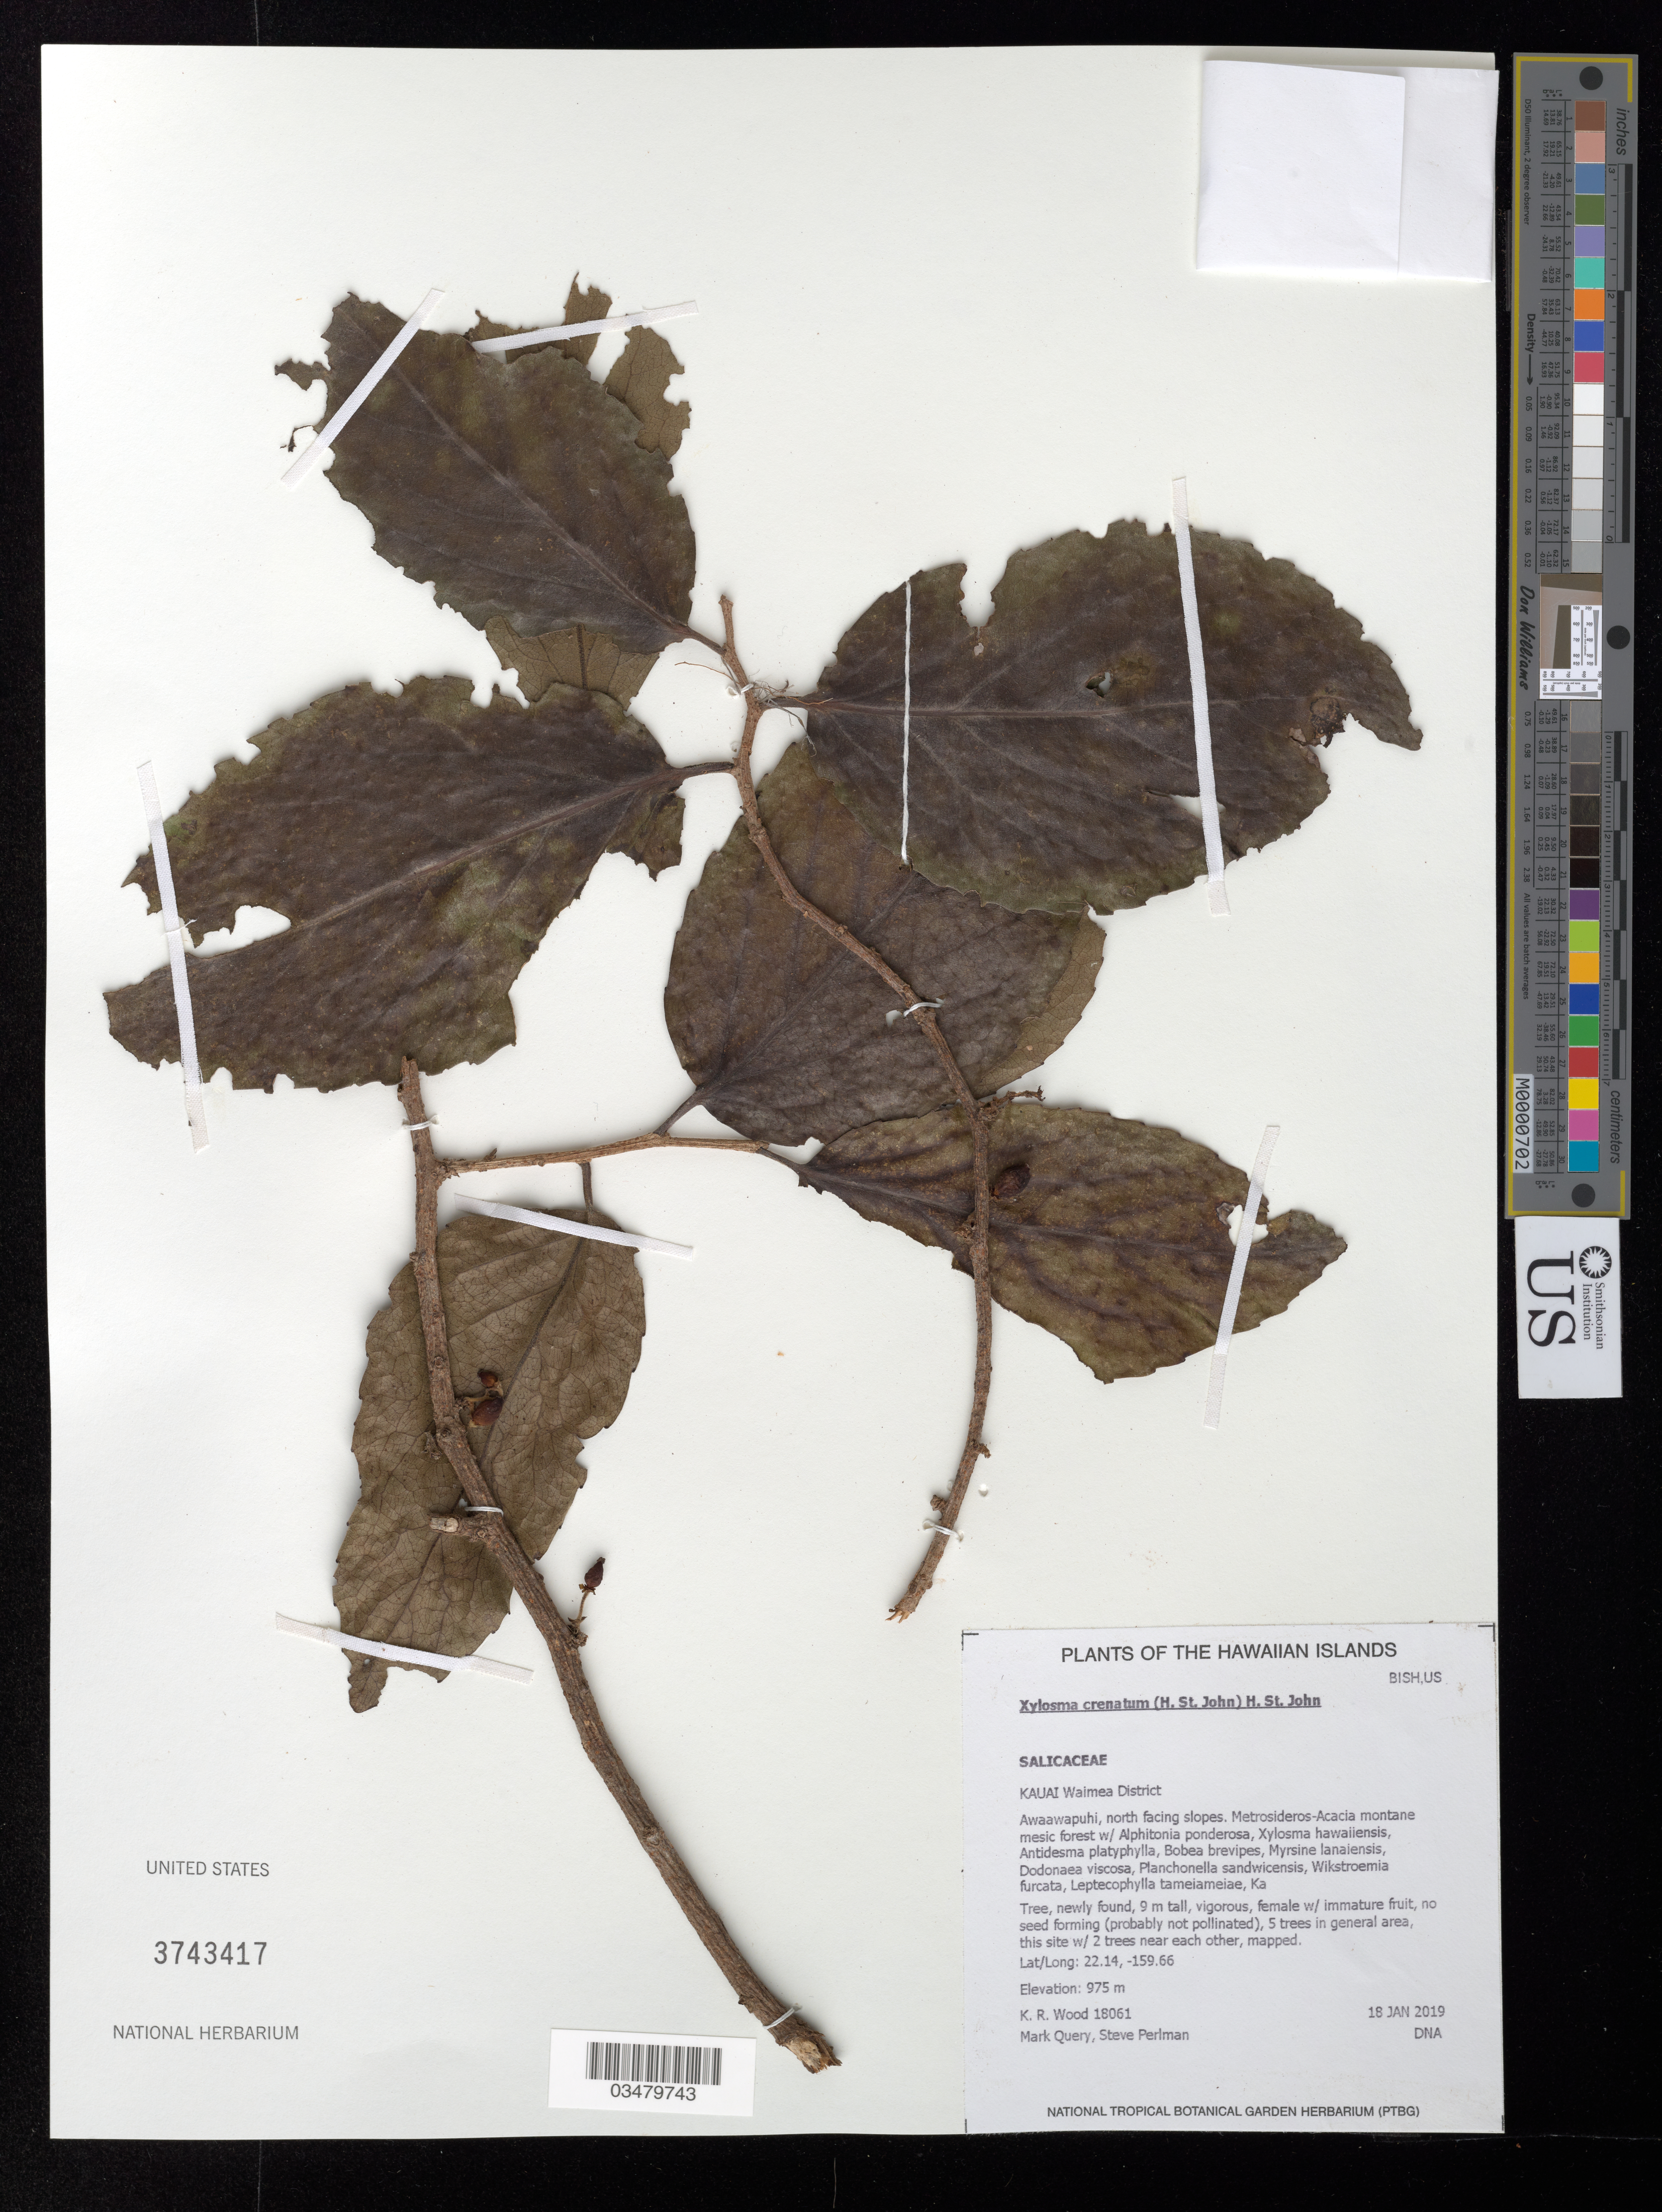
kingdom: Plantae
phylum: Tracheophyta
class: Magnoliopsida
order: Malpighiales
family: Salicaceae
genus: Xylosma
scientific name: Xylosma crenata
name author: (H. St. John) H. St. John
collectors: K. R. Wood, M. Query & S. P. Perlman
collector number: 18061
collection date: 2019-01-18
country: United States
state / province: Hawaii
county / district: Kauai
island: Kauai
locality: Waimea District, Awaawapuhi, north facing slopes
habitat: Montane mesic forest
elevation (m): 975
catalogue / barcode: US 3743417